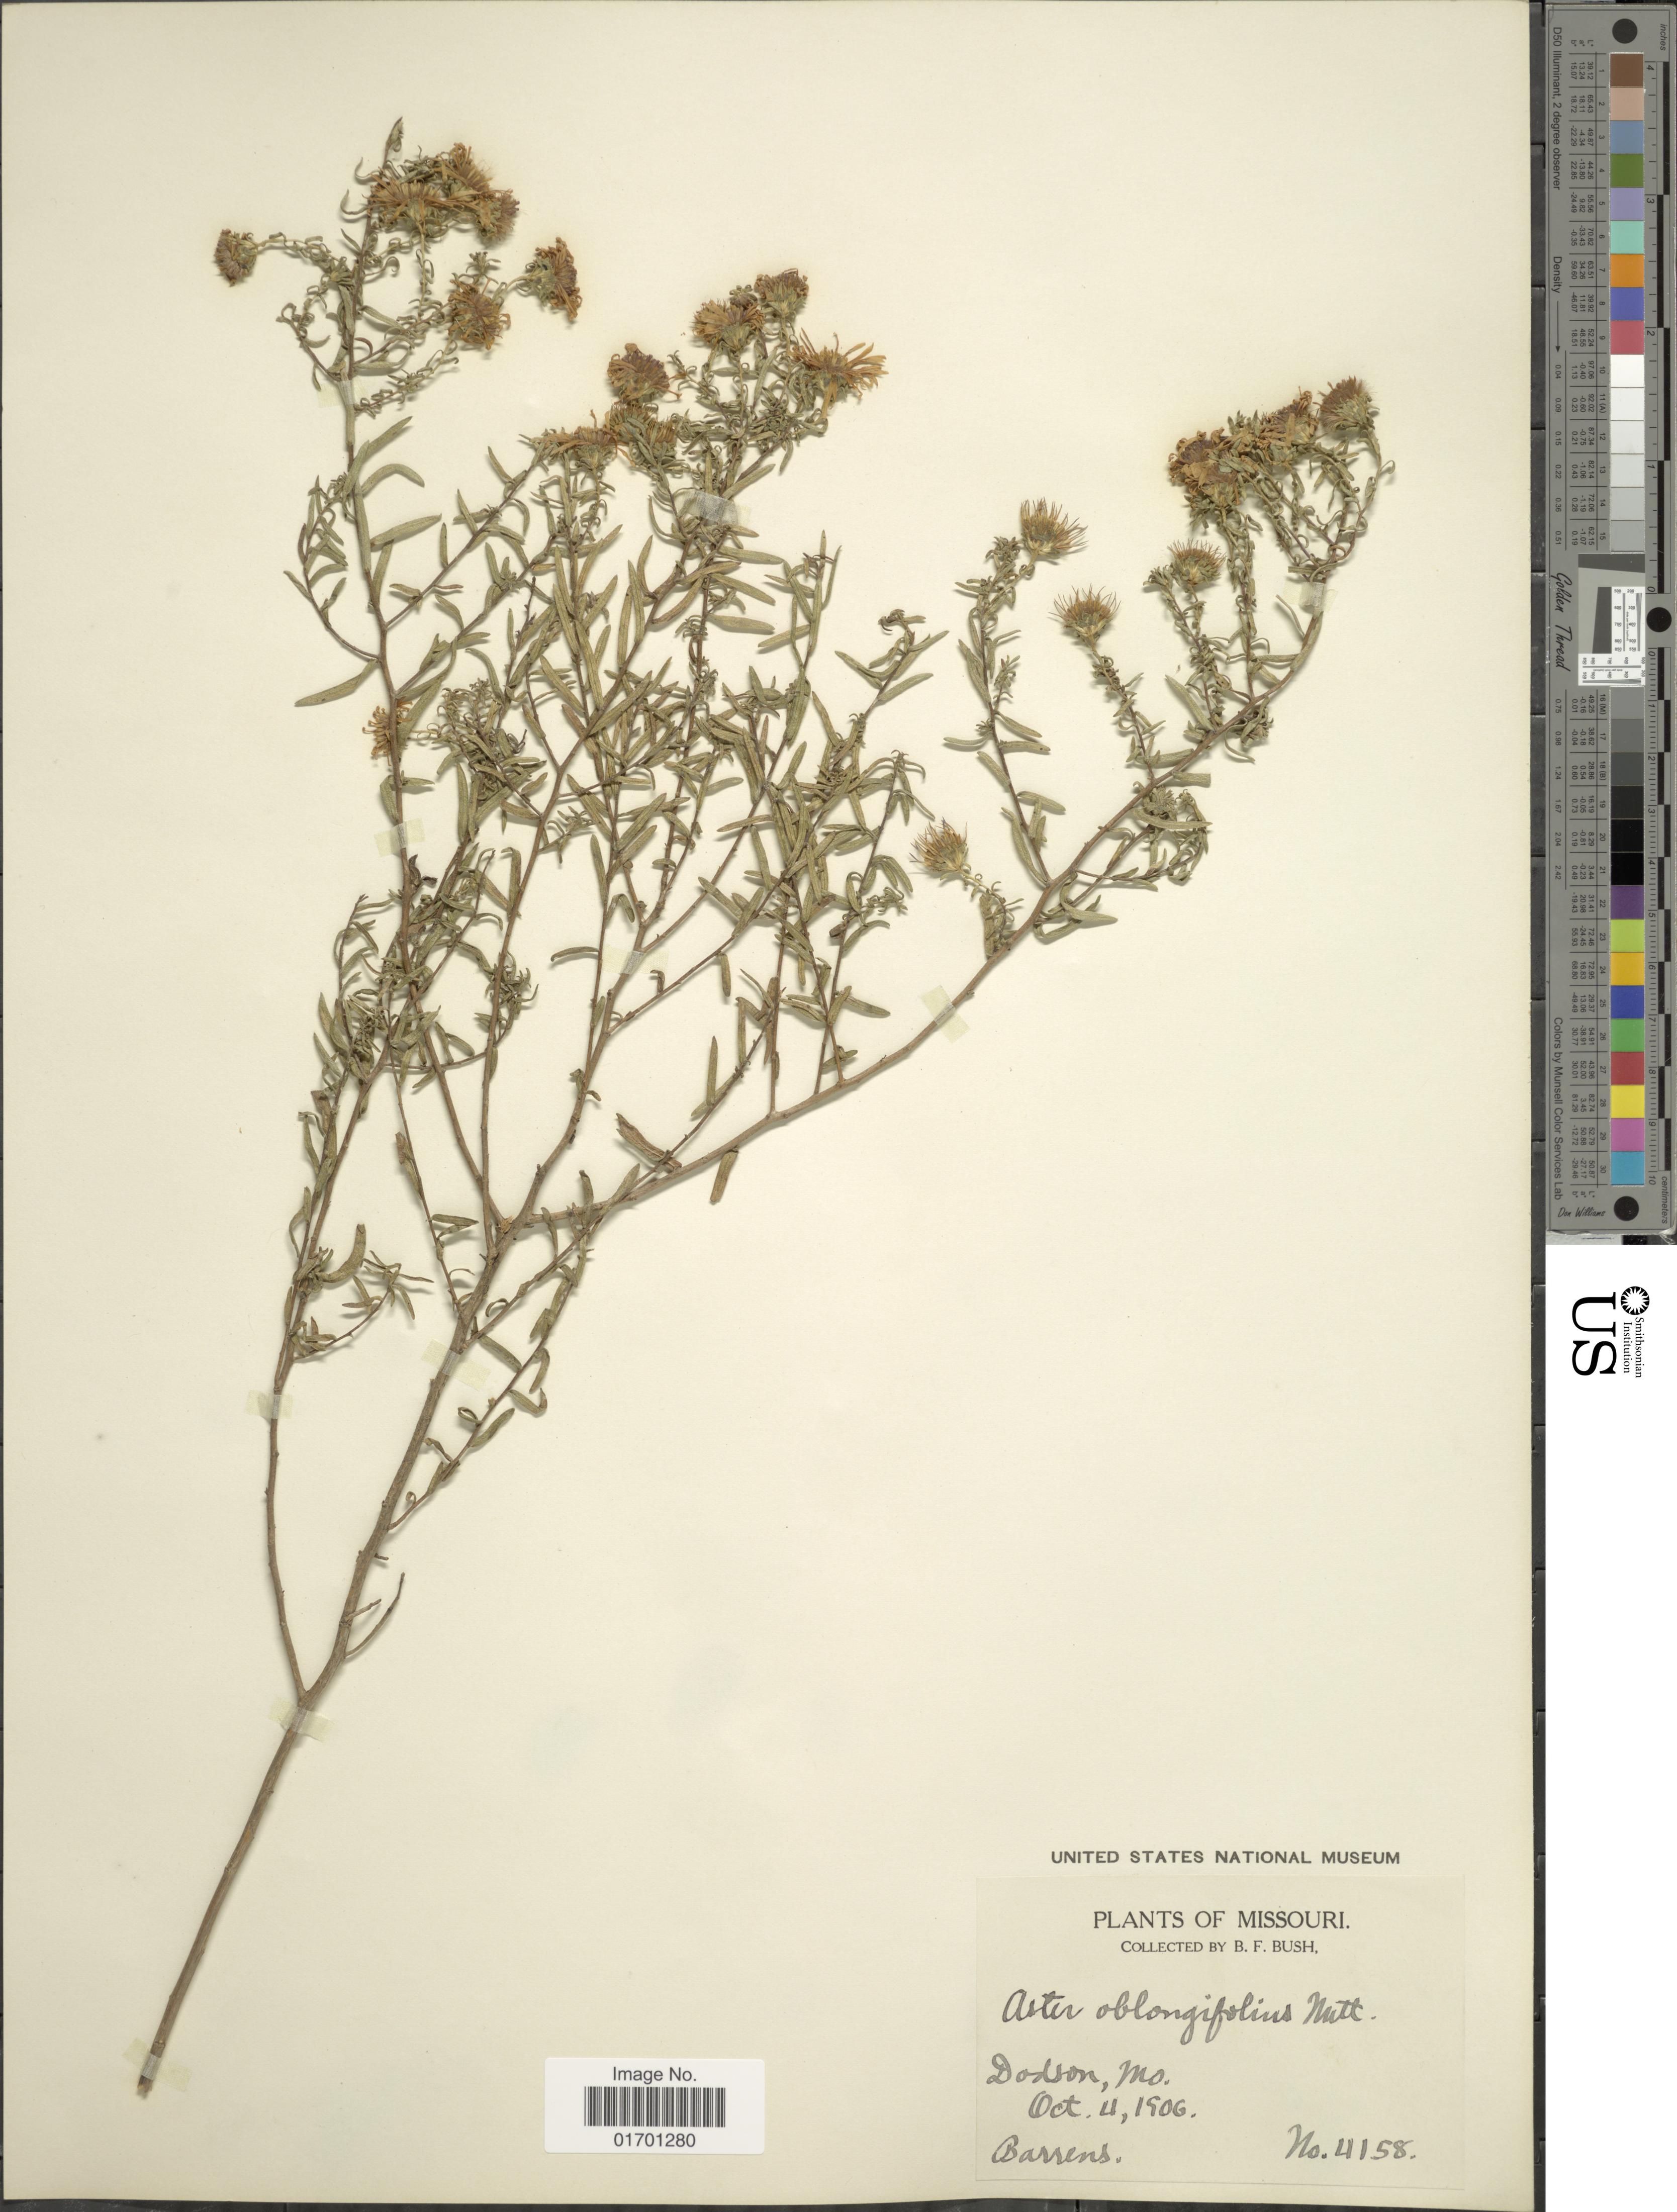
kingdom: Plantae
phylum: Tracheophyta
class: Magnoliopsida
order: Asterales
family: Asteraceae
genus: Symphyotrichum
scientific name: Symphyotrichum oblongifolium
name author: (Nutt.) G.L. Nesom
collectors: B. F. Bush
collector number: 4158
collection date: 1906-10-04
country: United States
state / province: Missouri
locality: Dodson.